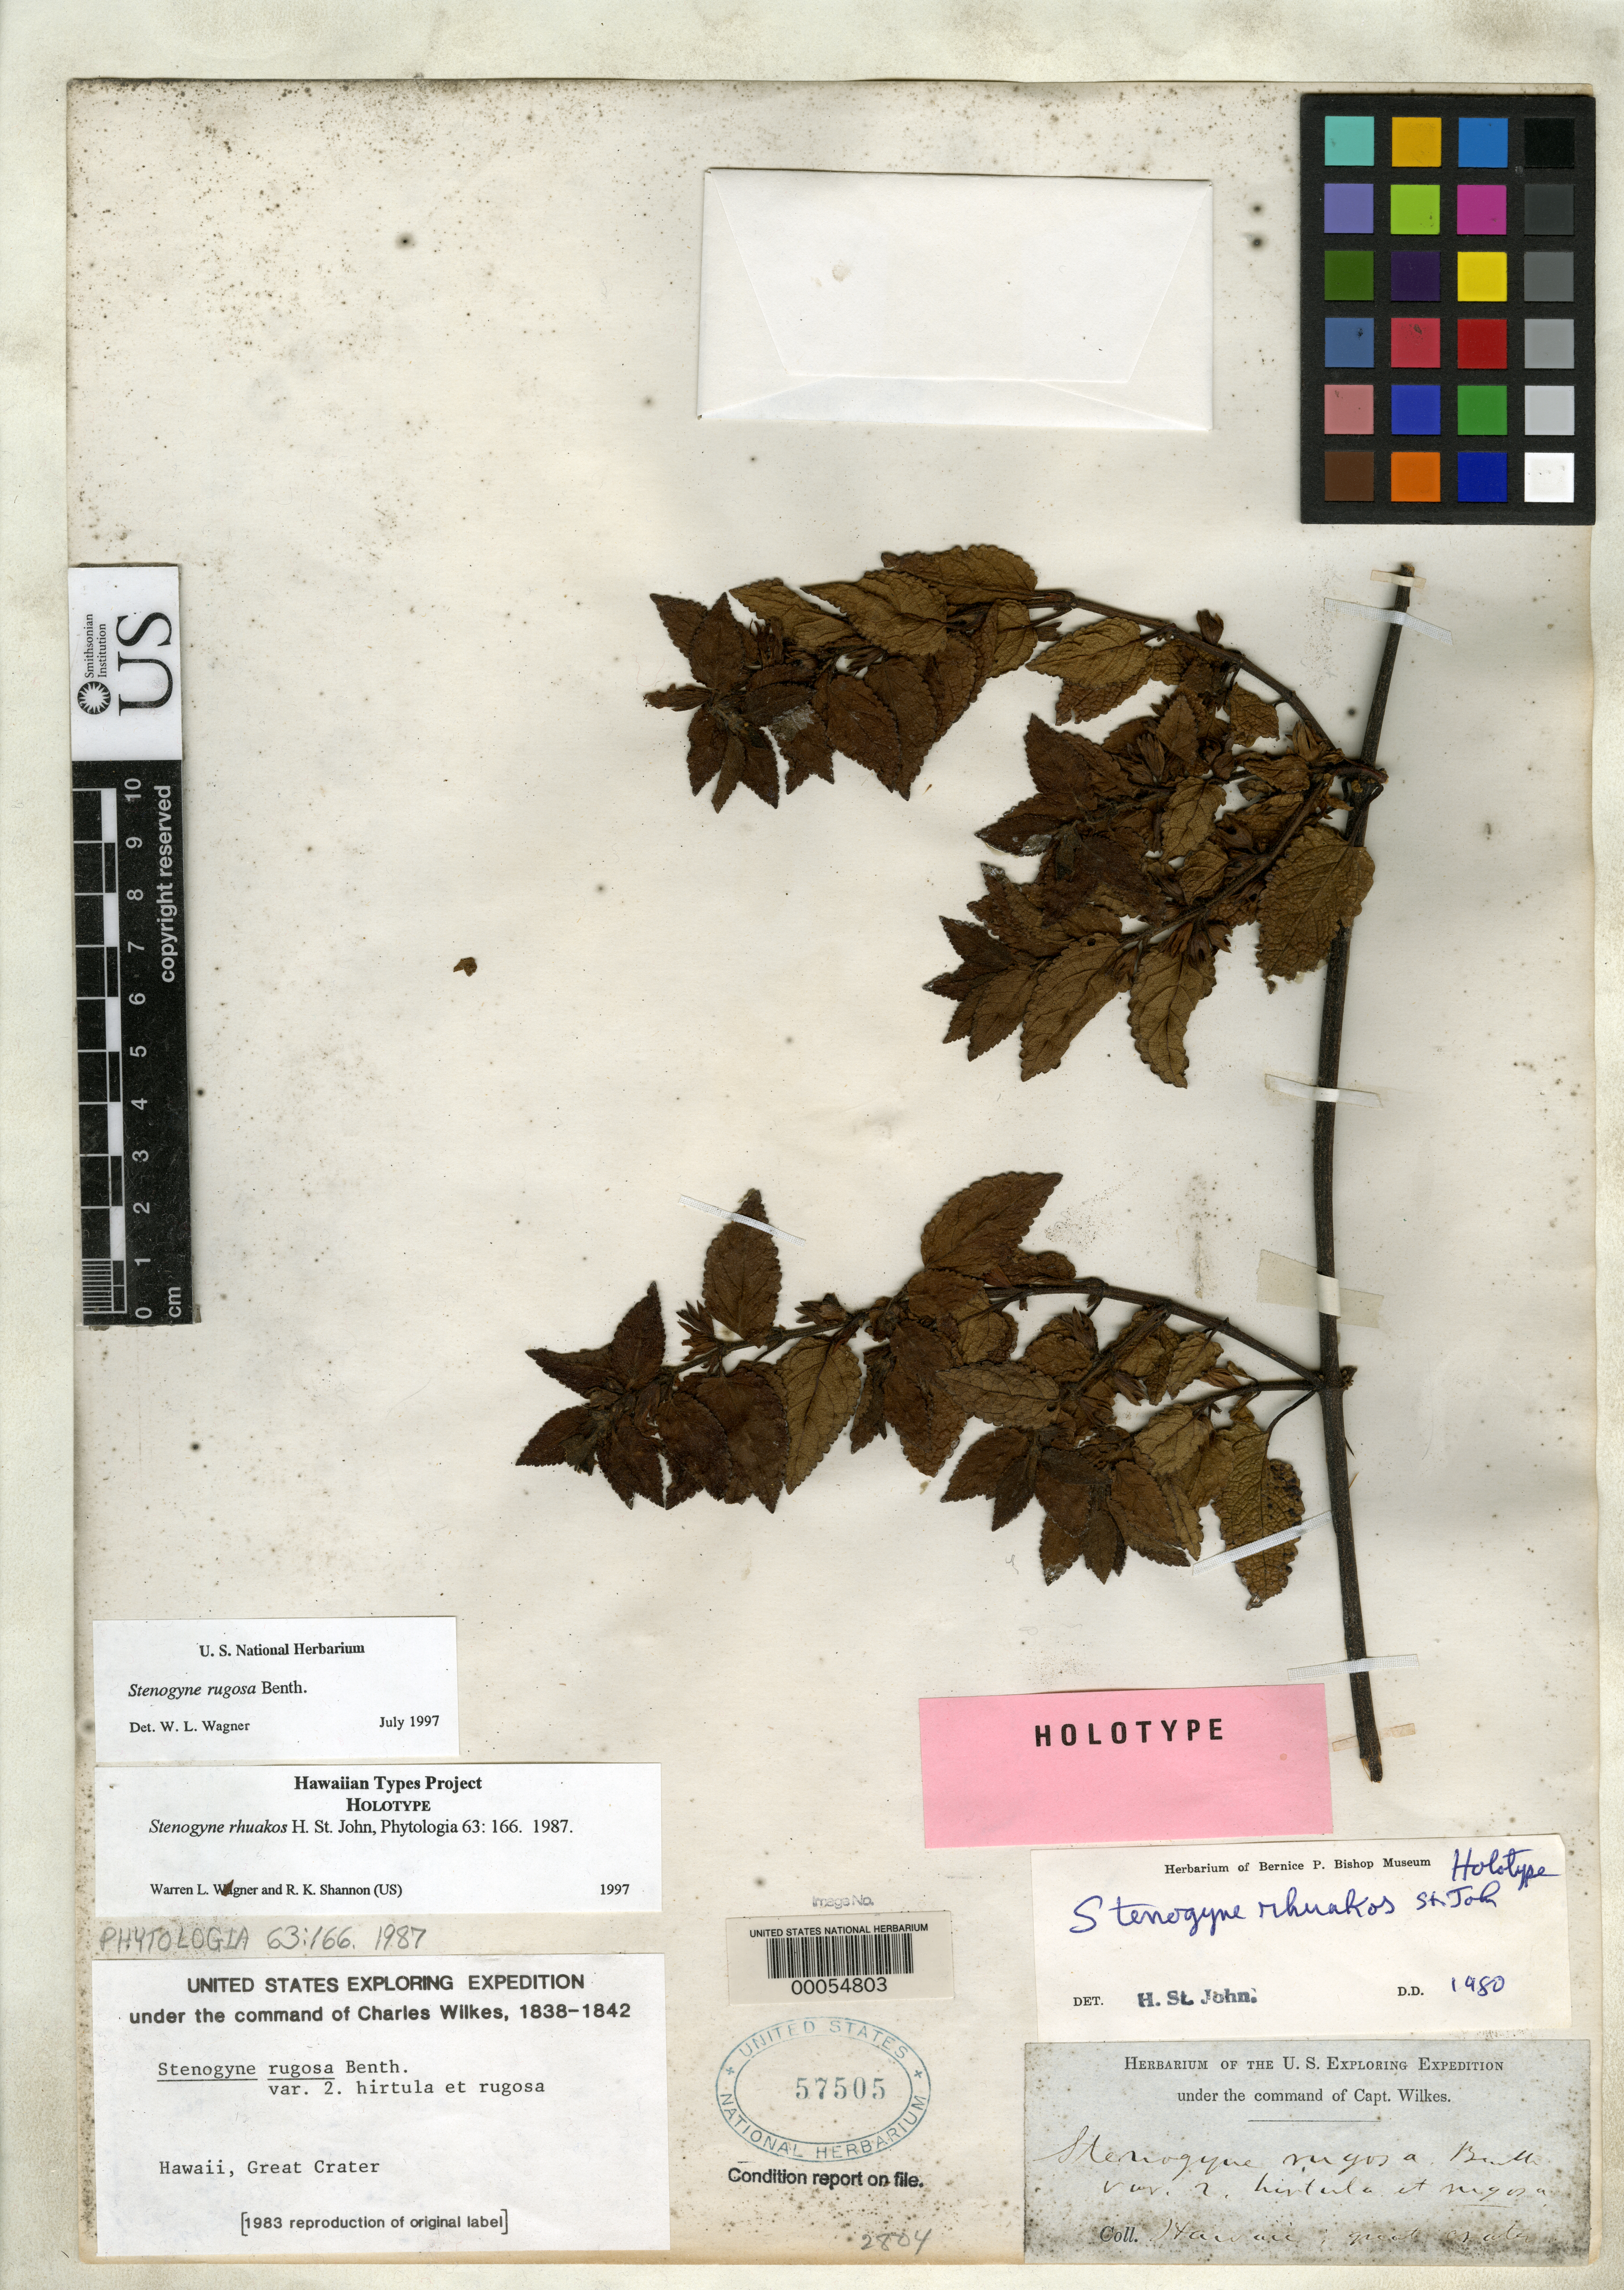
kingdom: Plantae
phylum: Tracheophyta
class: Magnoliopsida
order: Lamiales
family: Lamiaceae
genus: Stenogyne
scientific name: Stenogyne rhuakos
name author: H. St. John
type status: Holotype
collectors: Wilkes Explor. Exped.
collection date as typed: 1838 to -- --- 1842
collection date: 1838/1842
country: United States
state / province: Hawaii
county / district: Hawaii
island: Hawaii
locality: Great Crater.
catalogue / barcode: US 57505